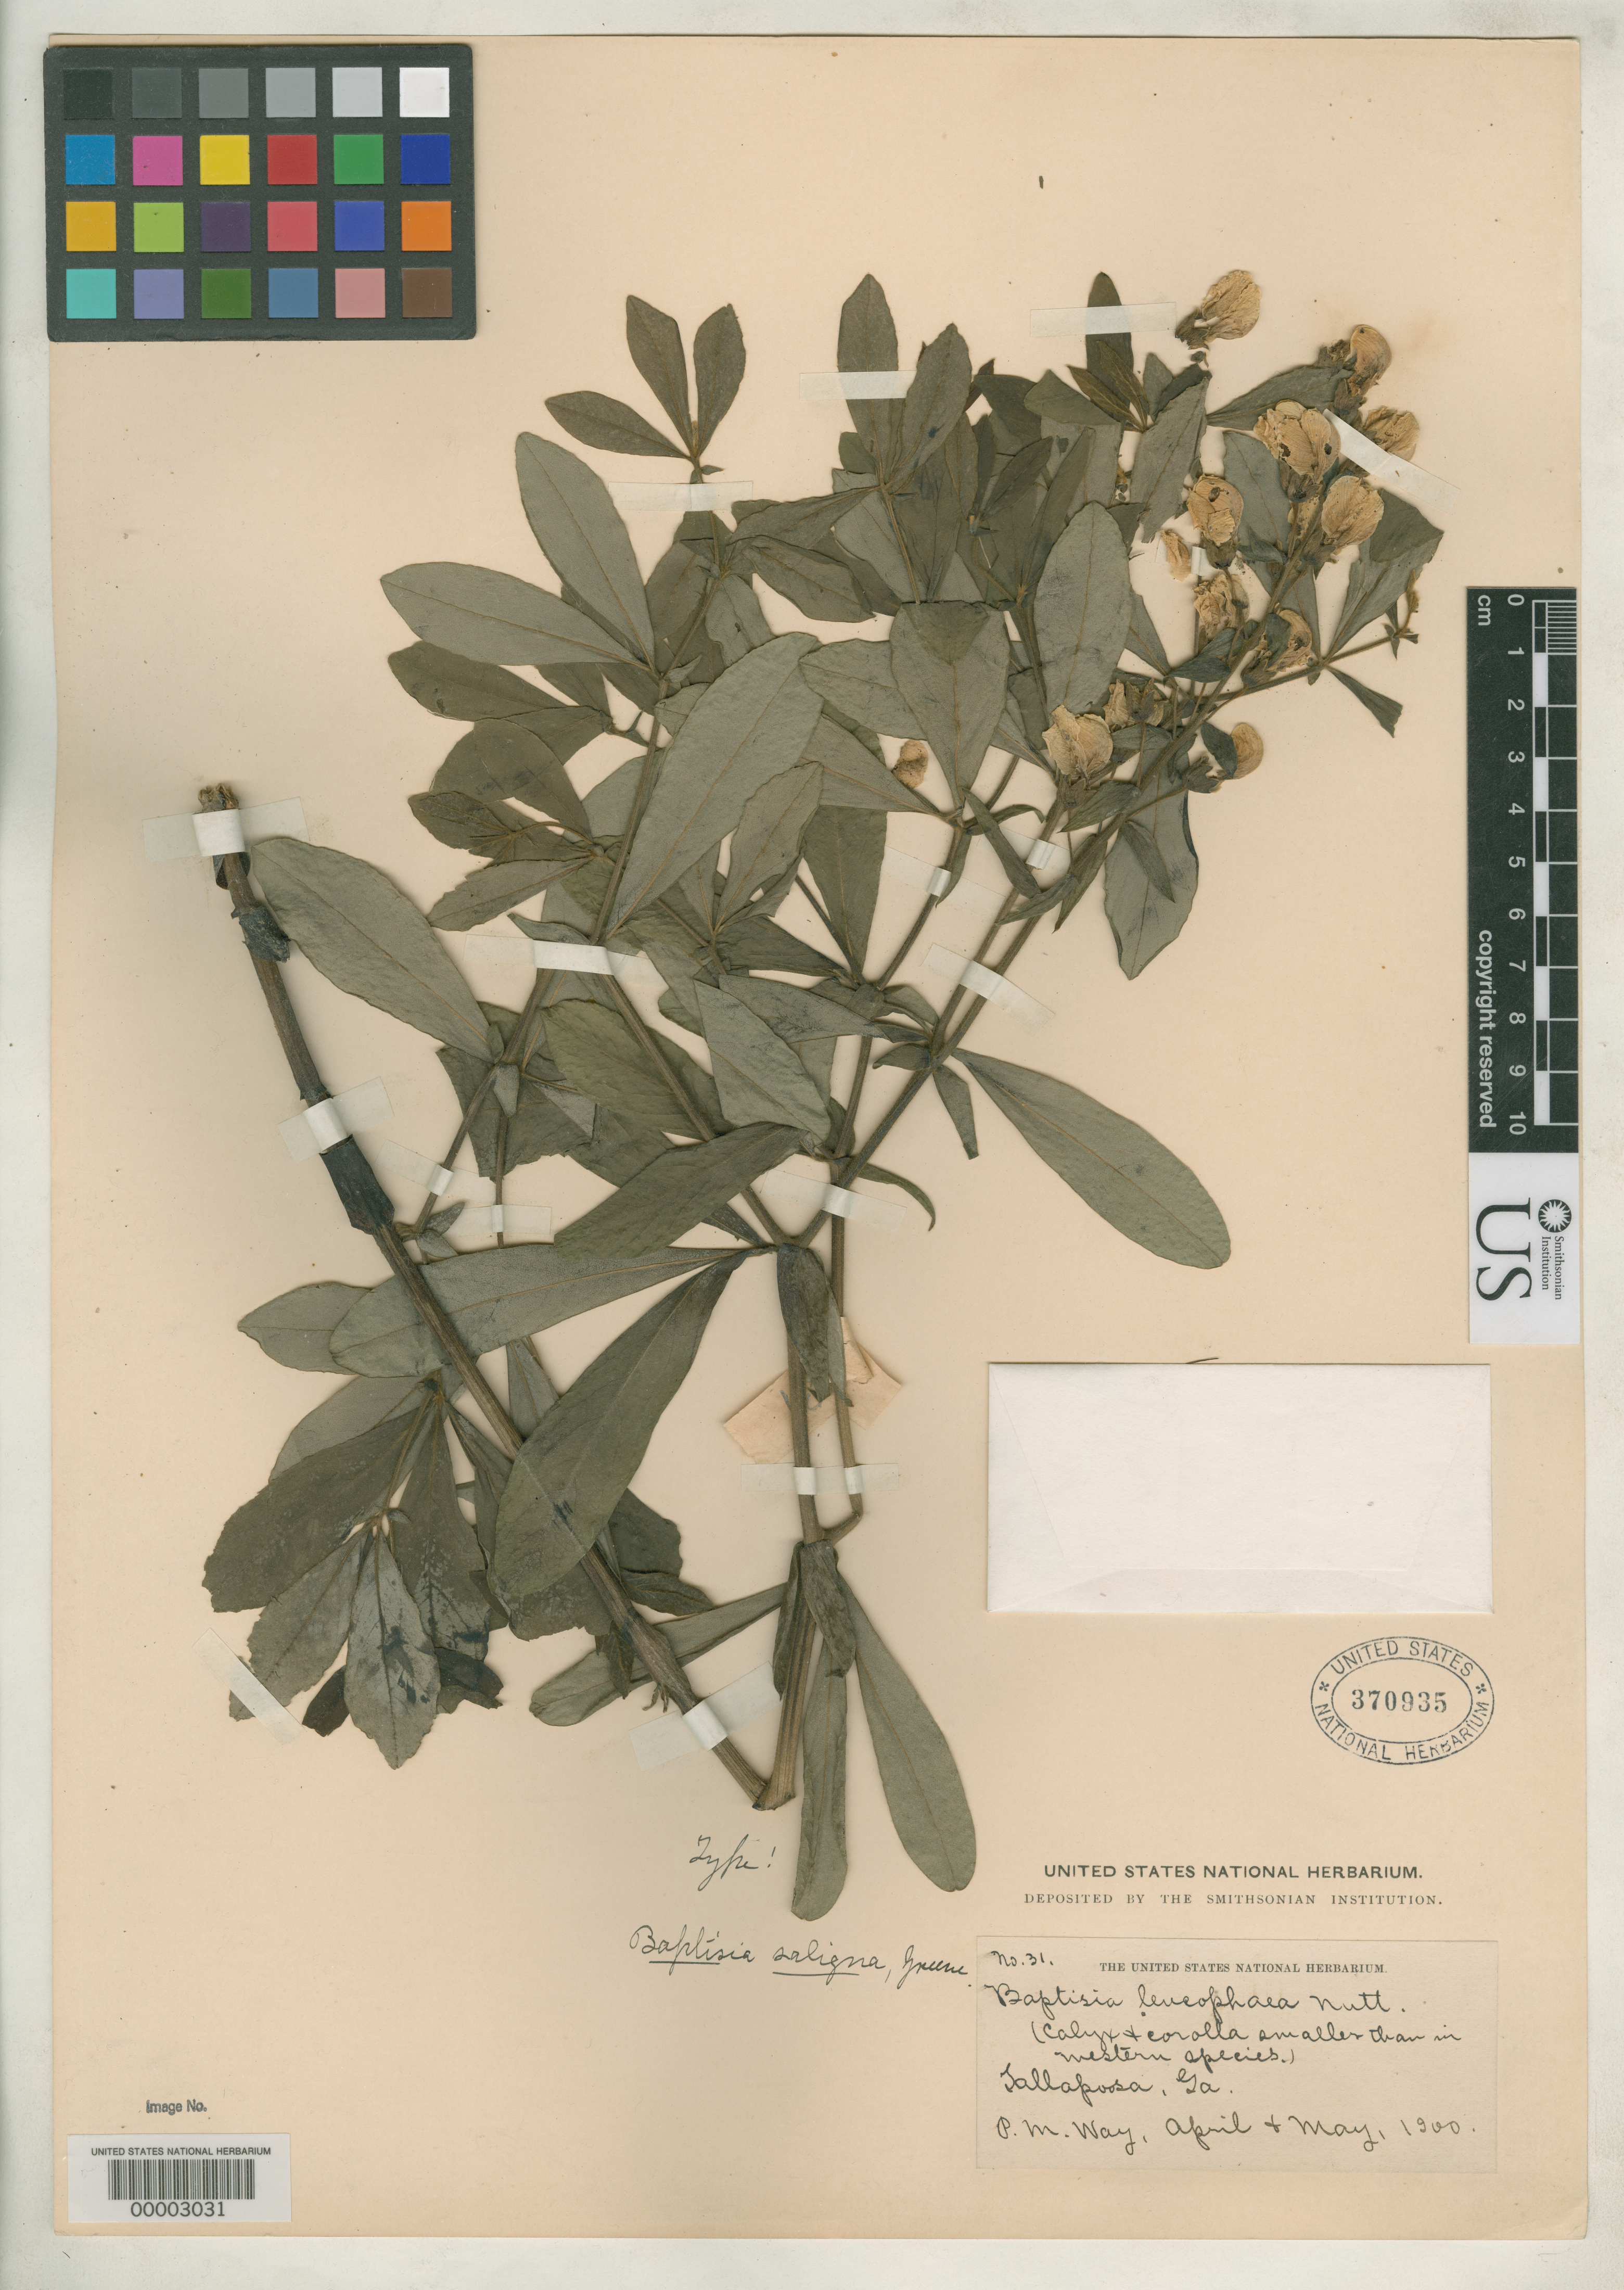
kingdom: Plantae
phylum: Tracheophyta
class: Magnoliopsida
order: Fabales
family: Fabaceae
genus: Baptisia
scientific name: Baptisia saligna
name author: Greene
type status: Holotype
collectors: O. Way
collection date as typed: Apr 1900 to -- May 1900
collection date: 1900-04/1900-05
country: United States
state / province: Georgia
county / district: Haralson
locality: Tallapoosa.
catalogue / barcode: US 370935